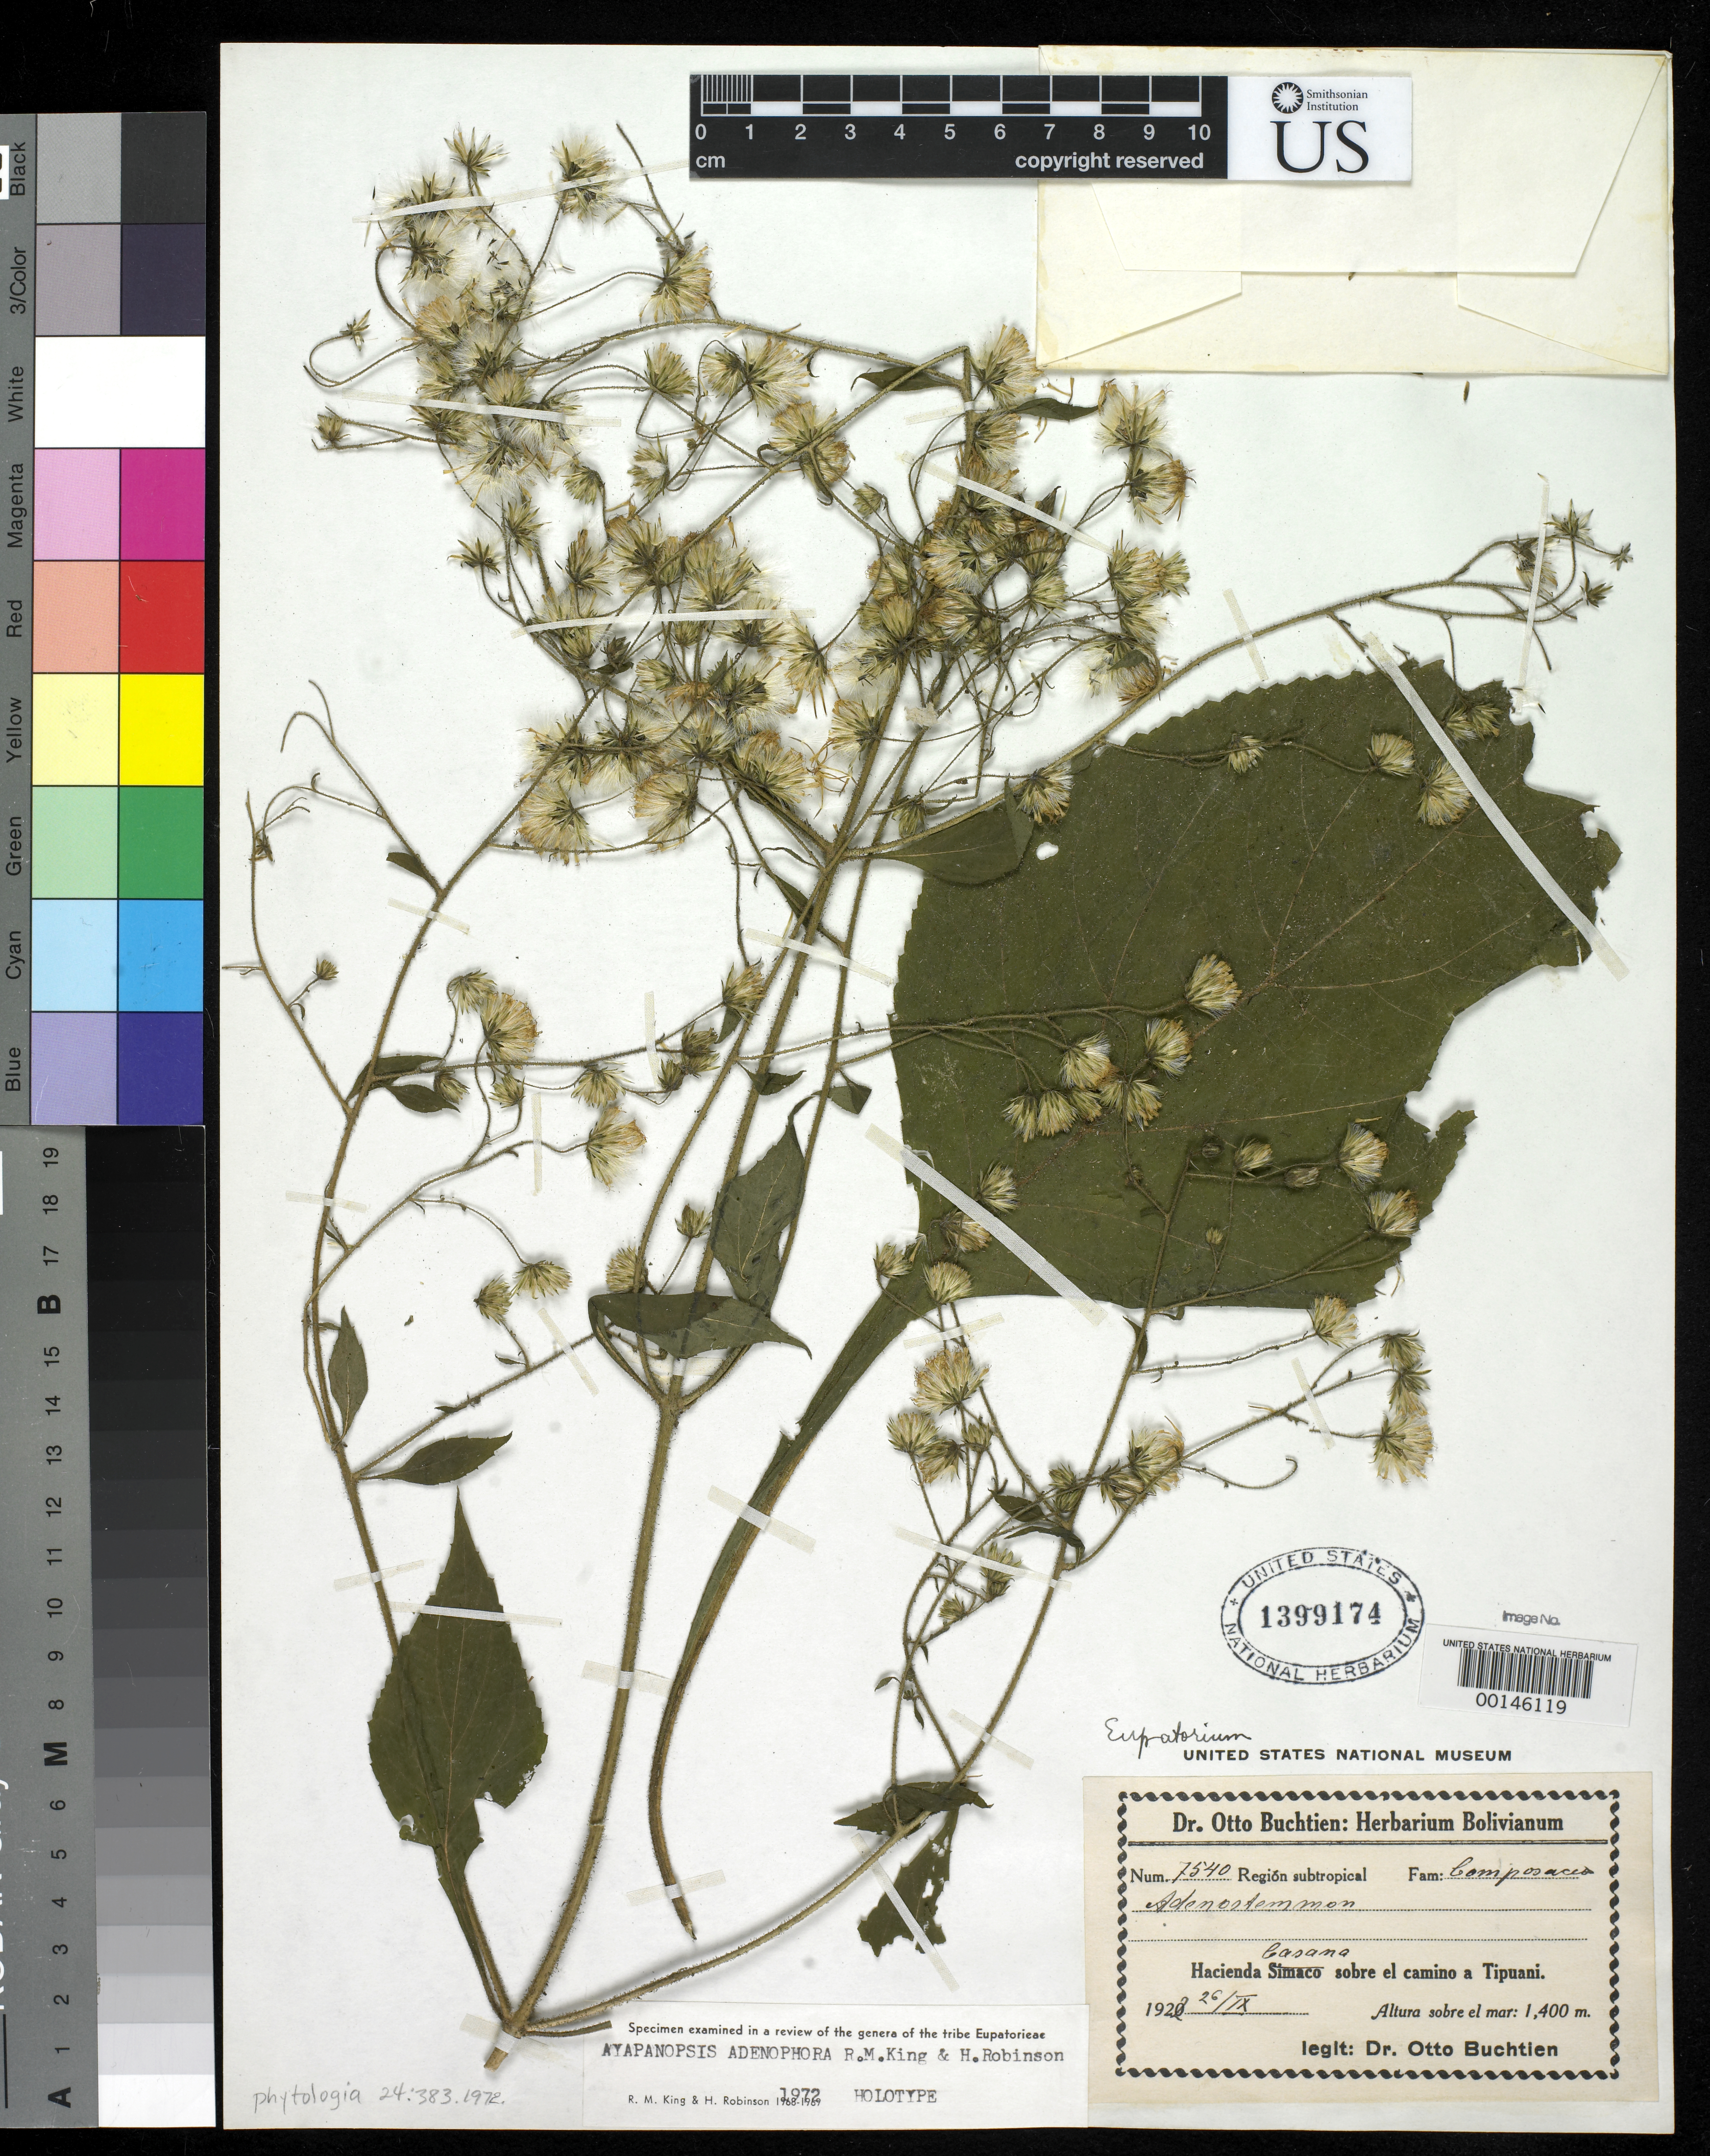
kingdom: Plantae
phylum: Tracheophyta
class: Magnoliopsida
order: Asterales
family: Asteraceae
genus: Ayapanopsis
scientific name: Ayapanopsis adenophora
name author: R.M. King & H. Rob.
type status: Holotype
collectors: O. Buchtien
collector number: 7540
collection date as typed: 26 Sep 1922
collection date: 1922-09-26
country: Bolivia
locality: Hacienda Casana, Tipuani.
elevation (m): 1400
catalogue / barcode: US 1399174